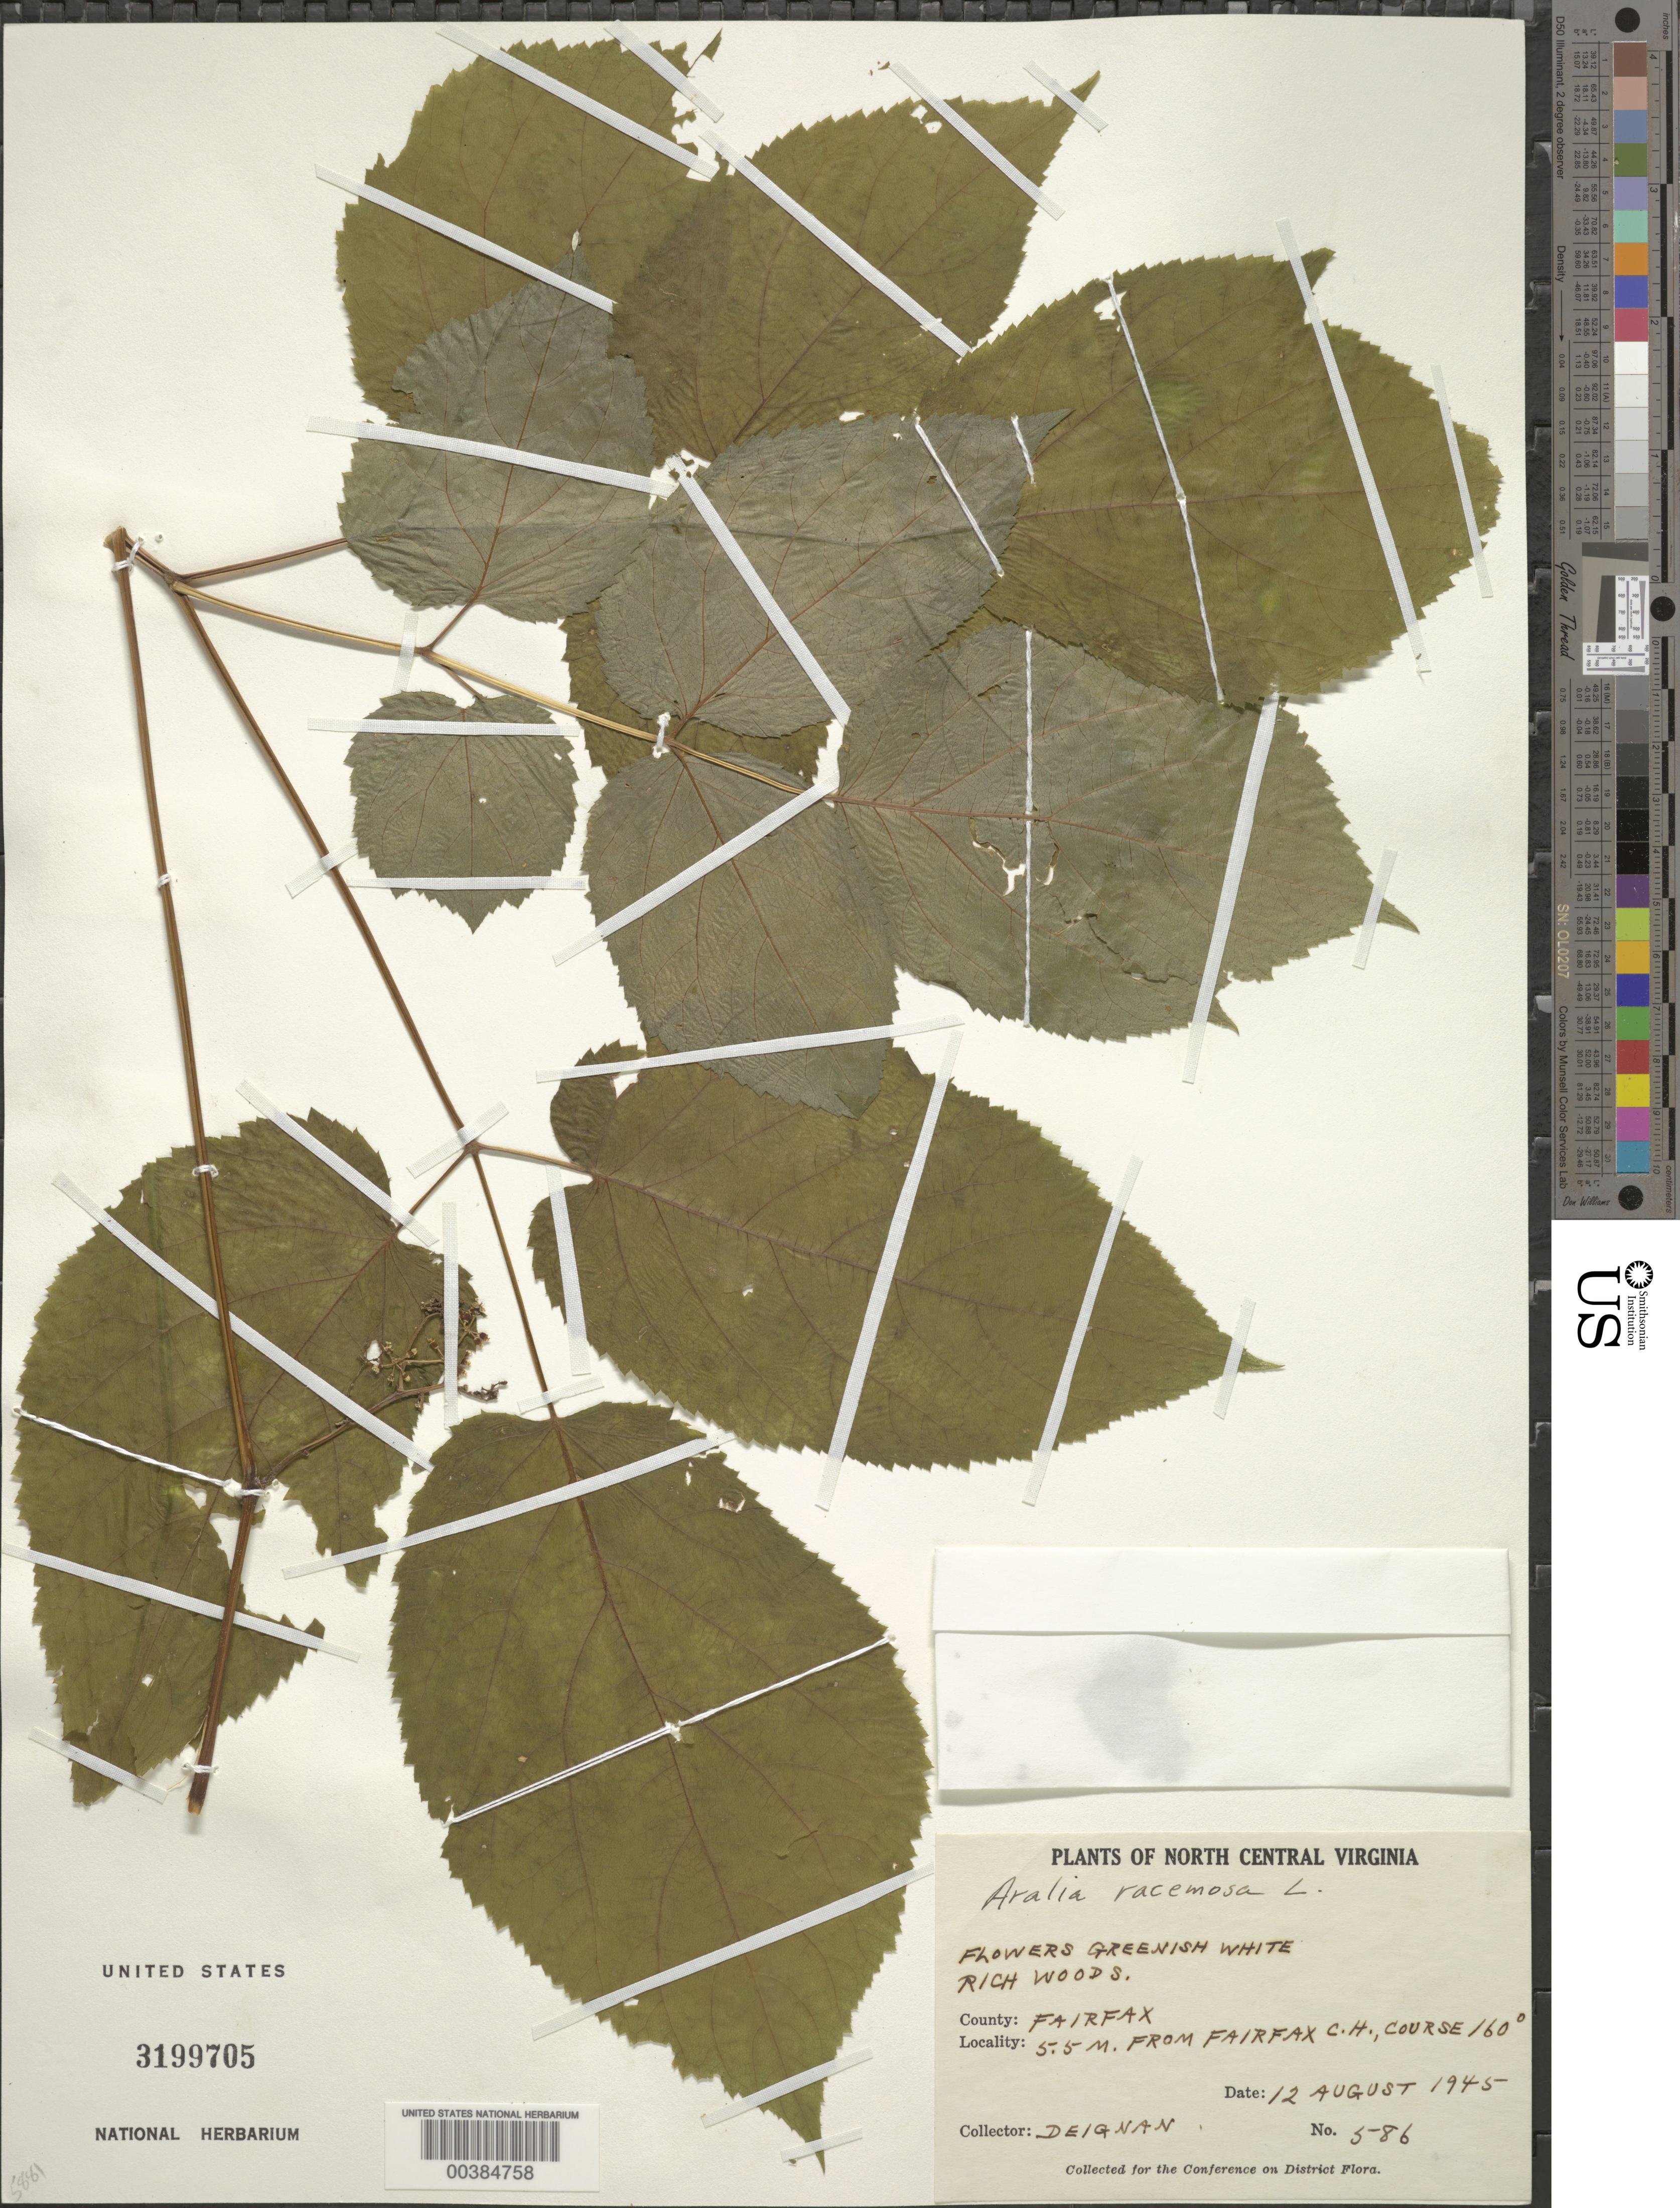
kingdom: Plantae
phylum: Tracheophyta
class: Magnoliopsida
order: Apiales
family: Araliaceae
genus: Aralia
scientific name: Aralia racemosa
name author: L.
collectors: H. Deignan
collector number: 586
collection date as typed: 12 Aug 1945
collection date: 1945-08-12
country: United States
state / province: Virginia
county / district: Fairfax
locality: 5.5 M from Fairfax Court House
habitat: Rich woods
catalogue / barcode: US 3199705